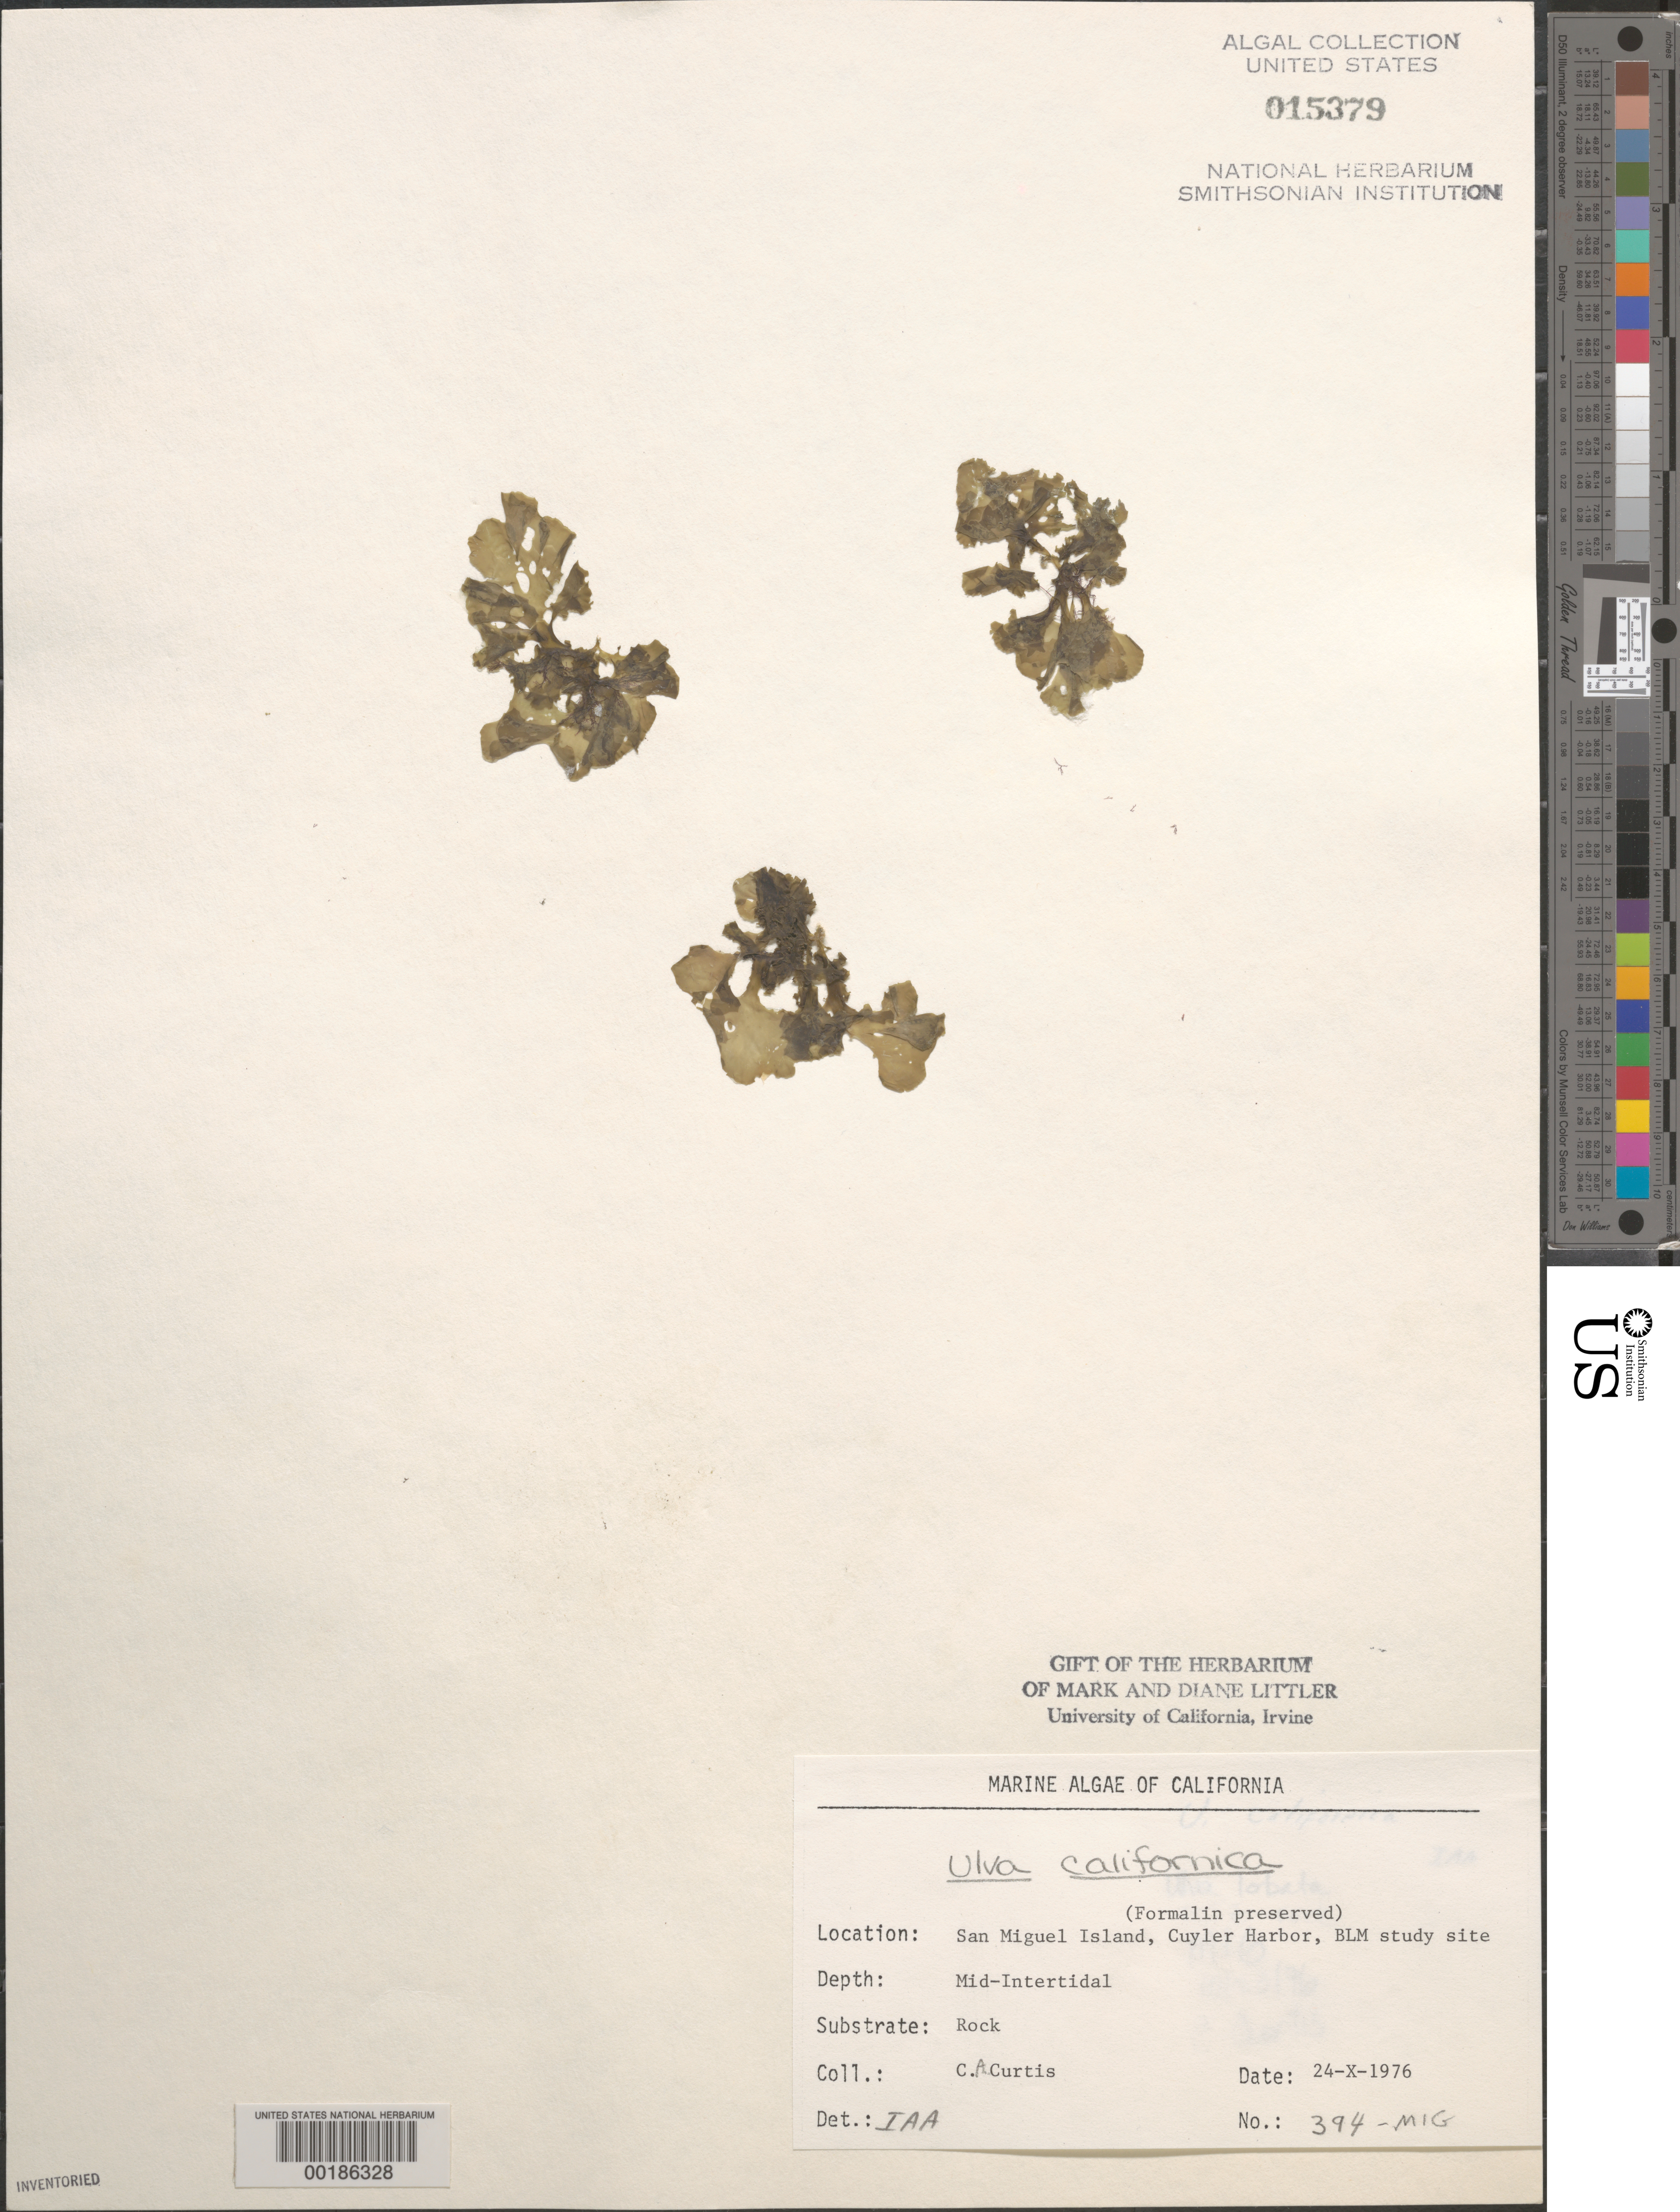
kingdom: Plantae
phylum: Chlorophyta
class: Ulvophyceae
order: Ulvales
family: Ulvaceae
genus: Ulva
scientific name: Ulva californica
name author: N.Wille in Collins et al.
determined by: Abbott, Isabella A.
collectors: C. Curtis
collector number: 394-mig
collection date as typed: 24 Oct 1976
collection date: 1976-10-24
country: United States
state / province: California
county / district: Santa Barbara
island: San Miguel Island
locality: Cuyler Harbor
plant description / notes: BLM-SOCALBIGHT Rocky Intertidal Survey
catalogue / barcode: US 15379